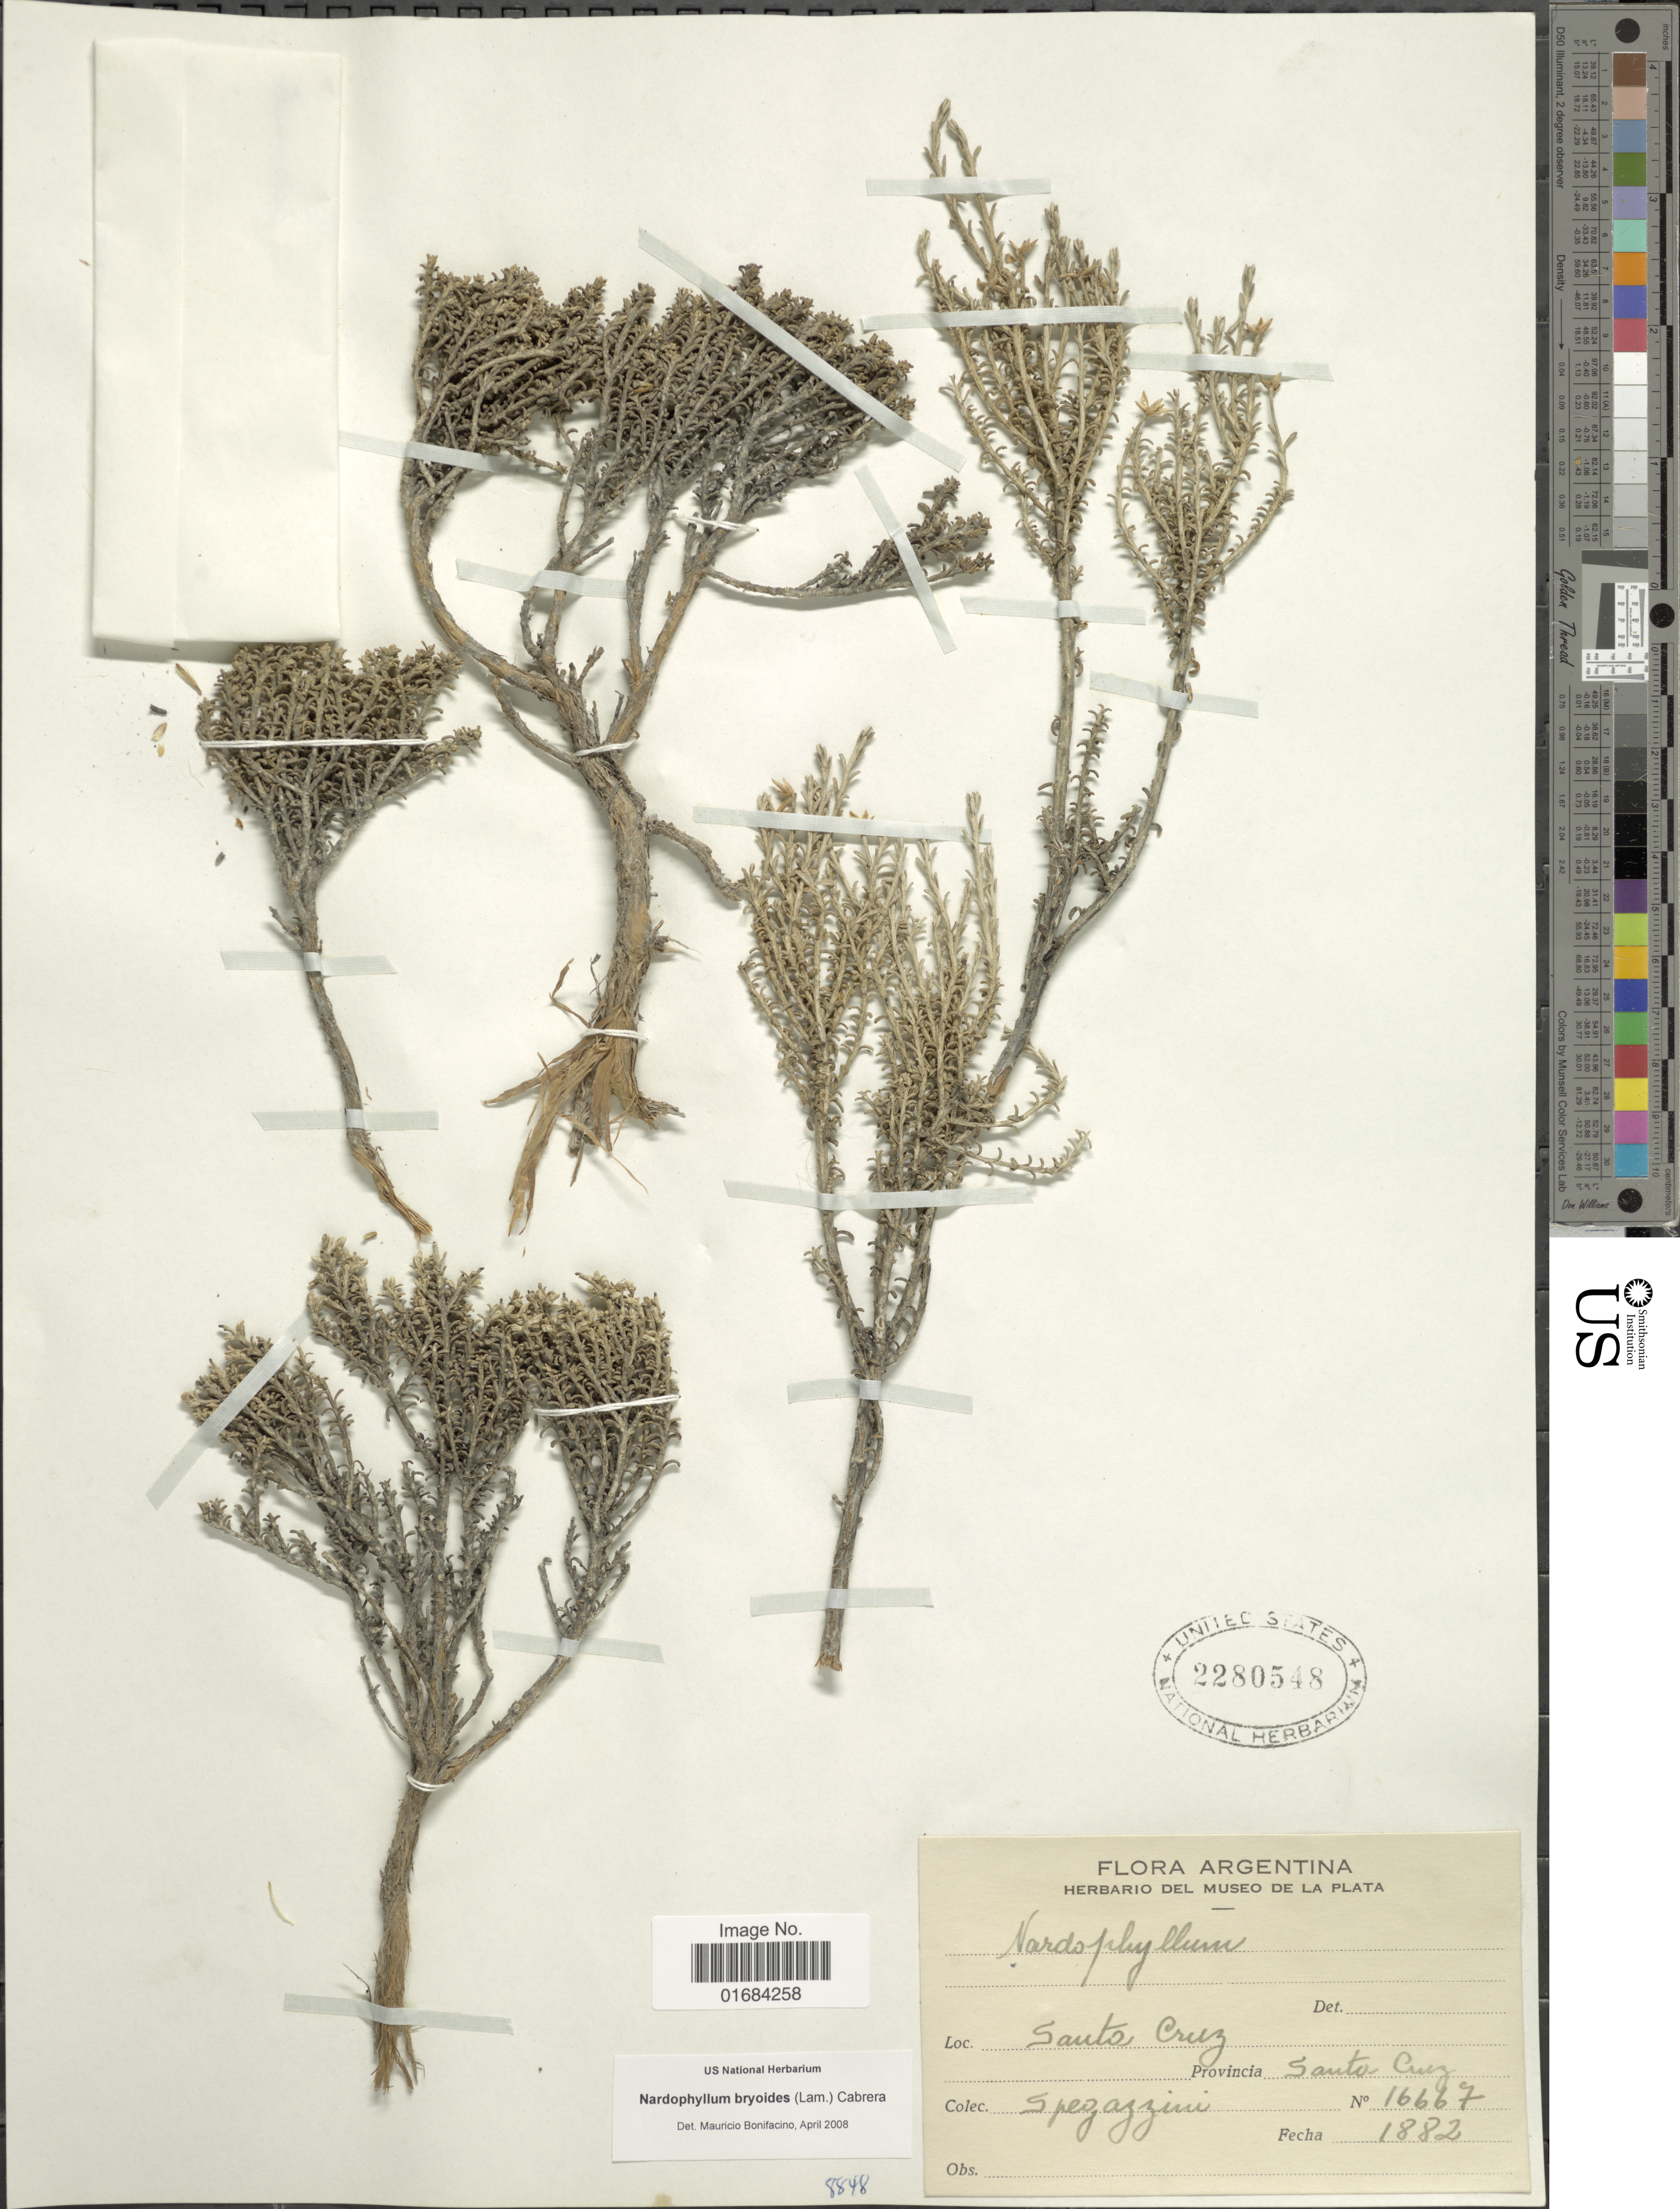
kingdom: Plantae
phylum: Tracheophyta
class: Magnoliopsida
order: Asterales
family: Asteraceae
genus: Nardophyllum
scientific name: Nardophyllum bryoides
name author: (Lam.) Cabrera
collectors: C. L. Spegazzini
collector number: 16667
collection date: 1882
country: Argentina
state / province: Santa Cruz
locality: Santa Cruz.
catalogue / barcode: US 2280548